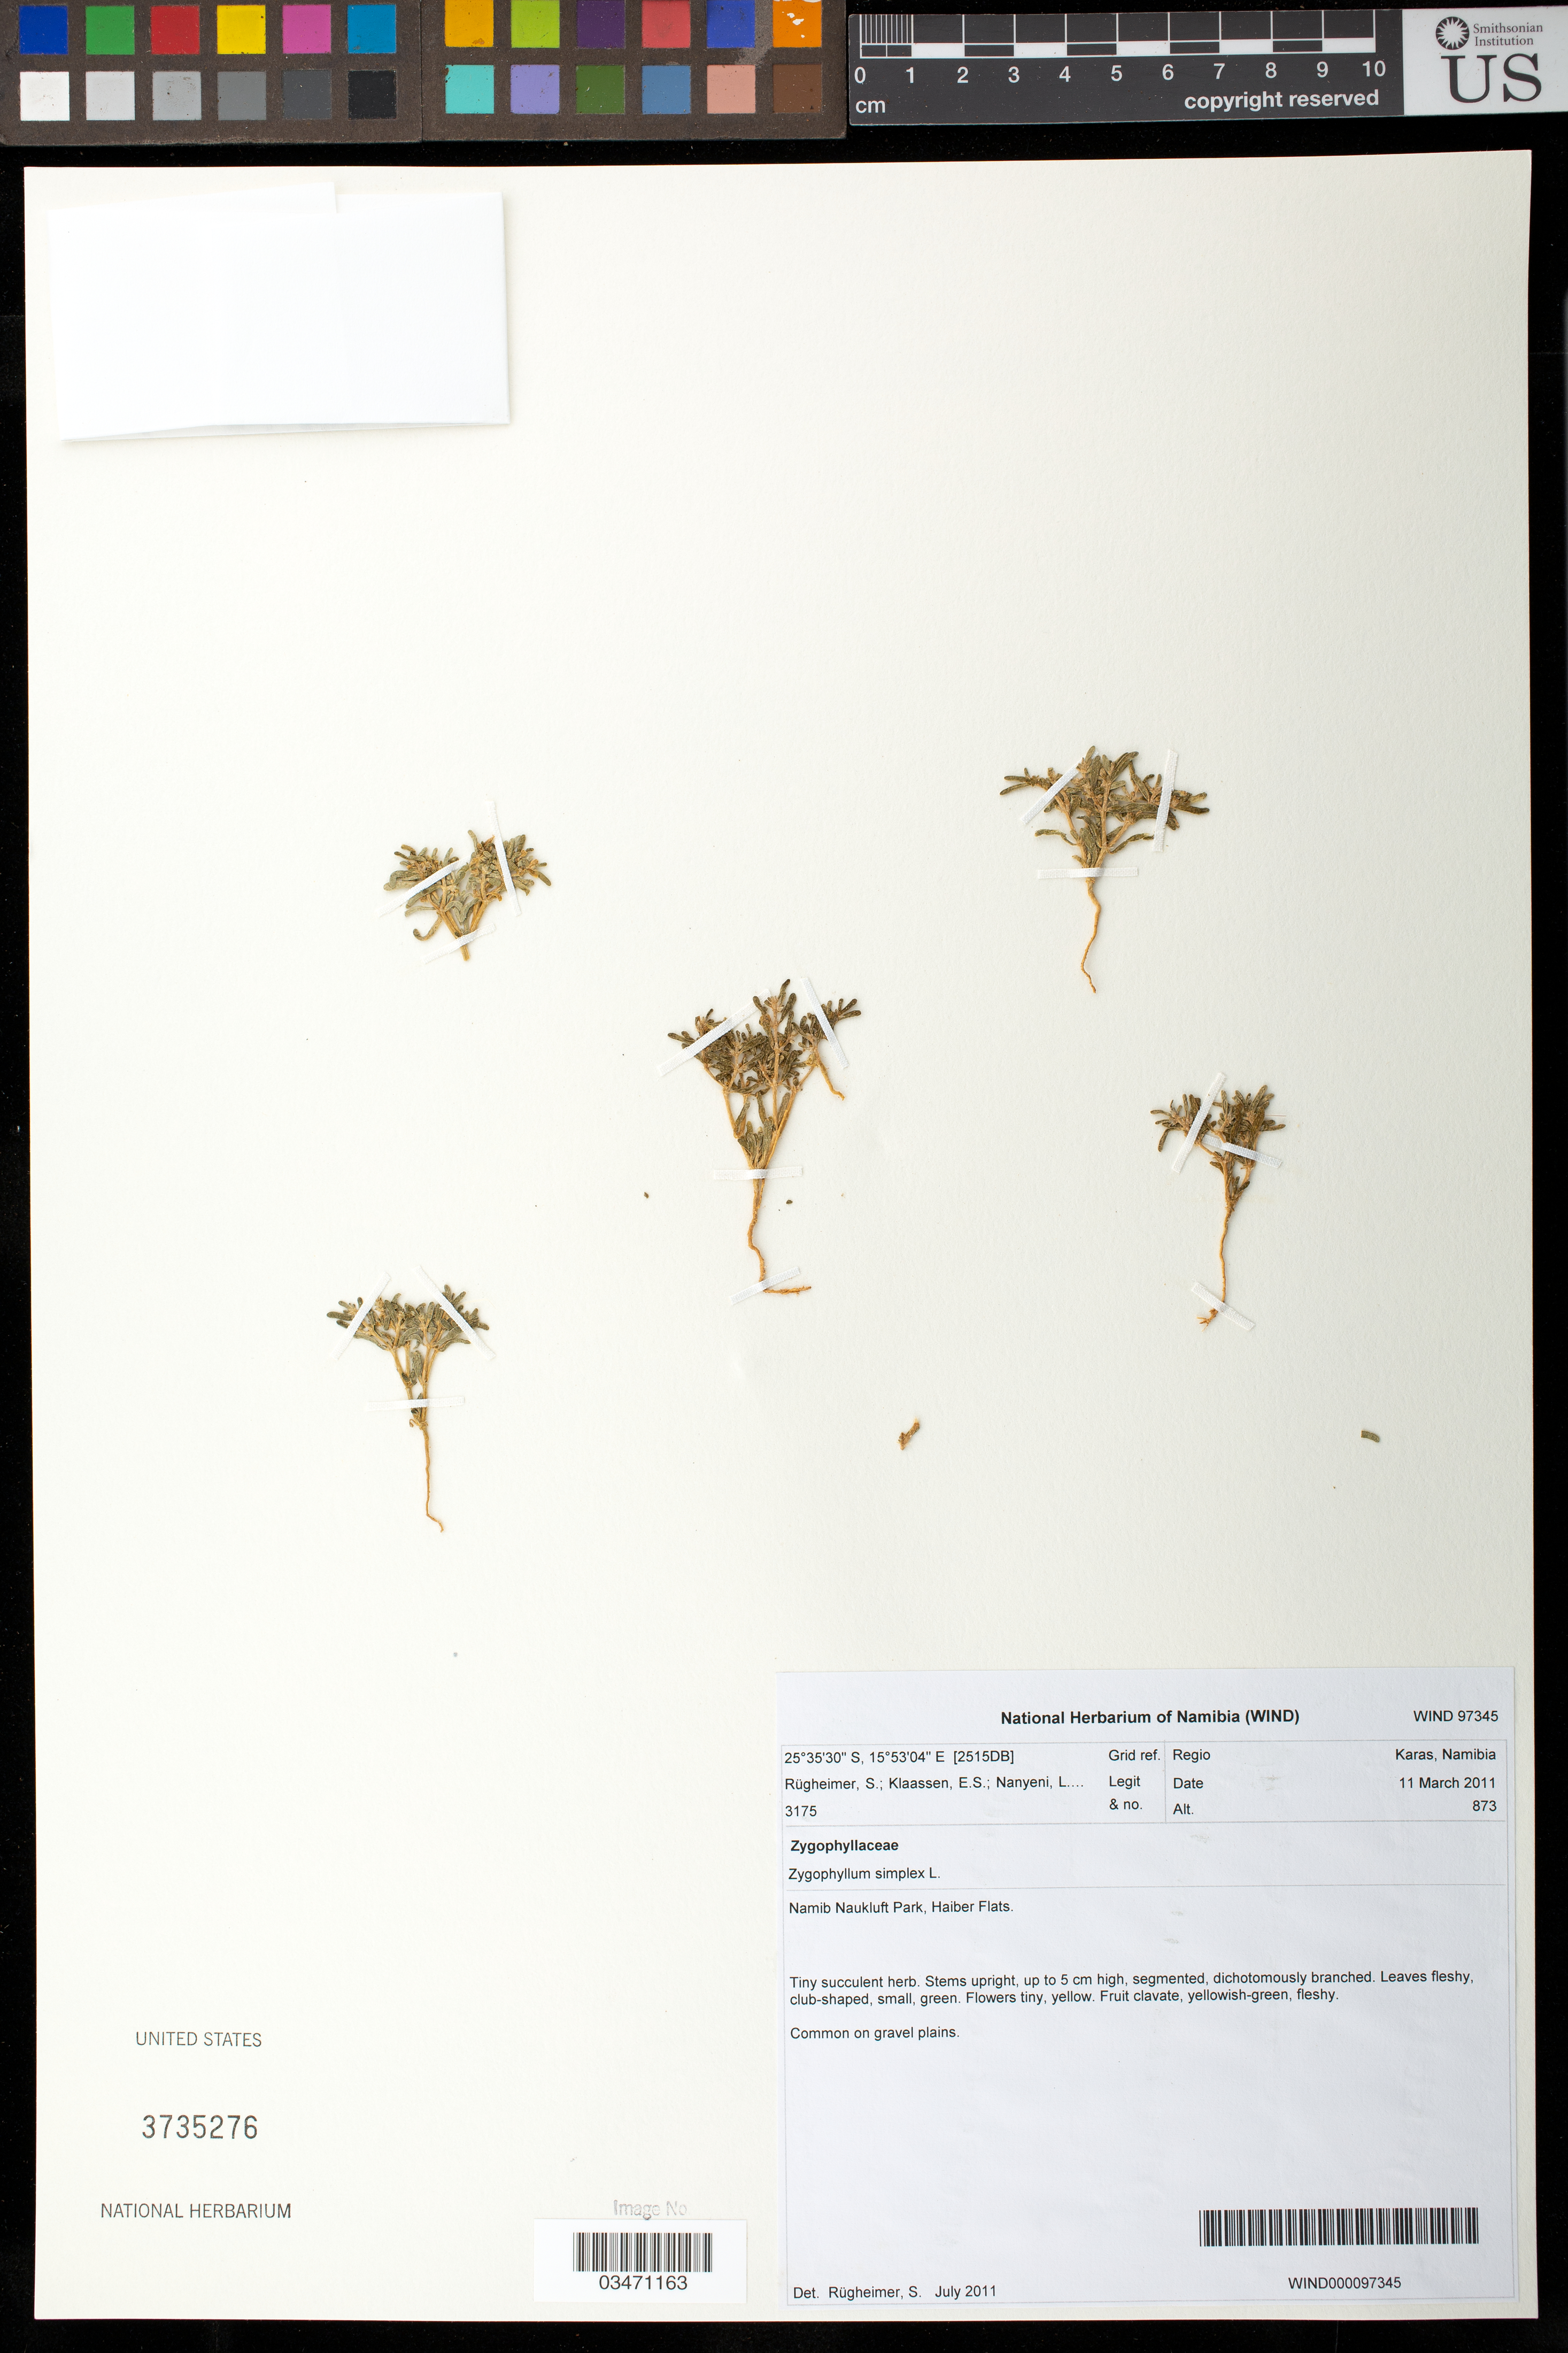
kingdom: Plantae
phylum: Tracheophyta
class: Magnoliopsida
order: Zygophyllales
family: Zygophyllaceae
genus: Zygophyllum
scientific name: Zygophyllum simplex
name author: L.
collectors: S. Rugheimer, L. Nanyeni & E. S. Klaassen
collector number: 3175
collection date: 2011-03-11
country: Namibia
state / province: Karas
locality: Namib Naukluft Park, Haiber Flats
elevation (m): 873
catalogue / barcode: US 3735273